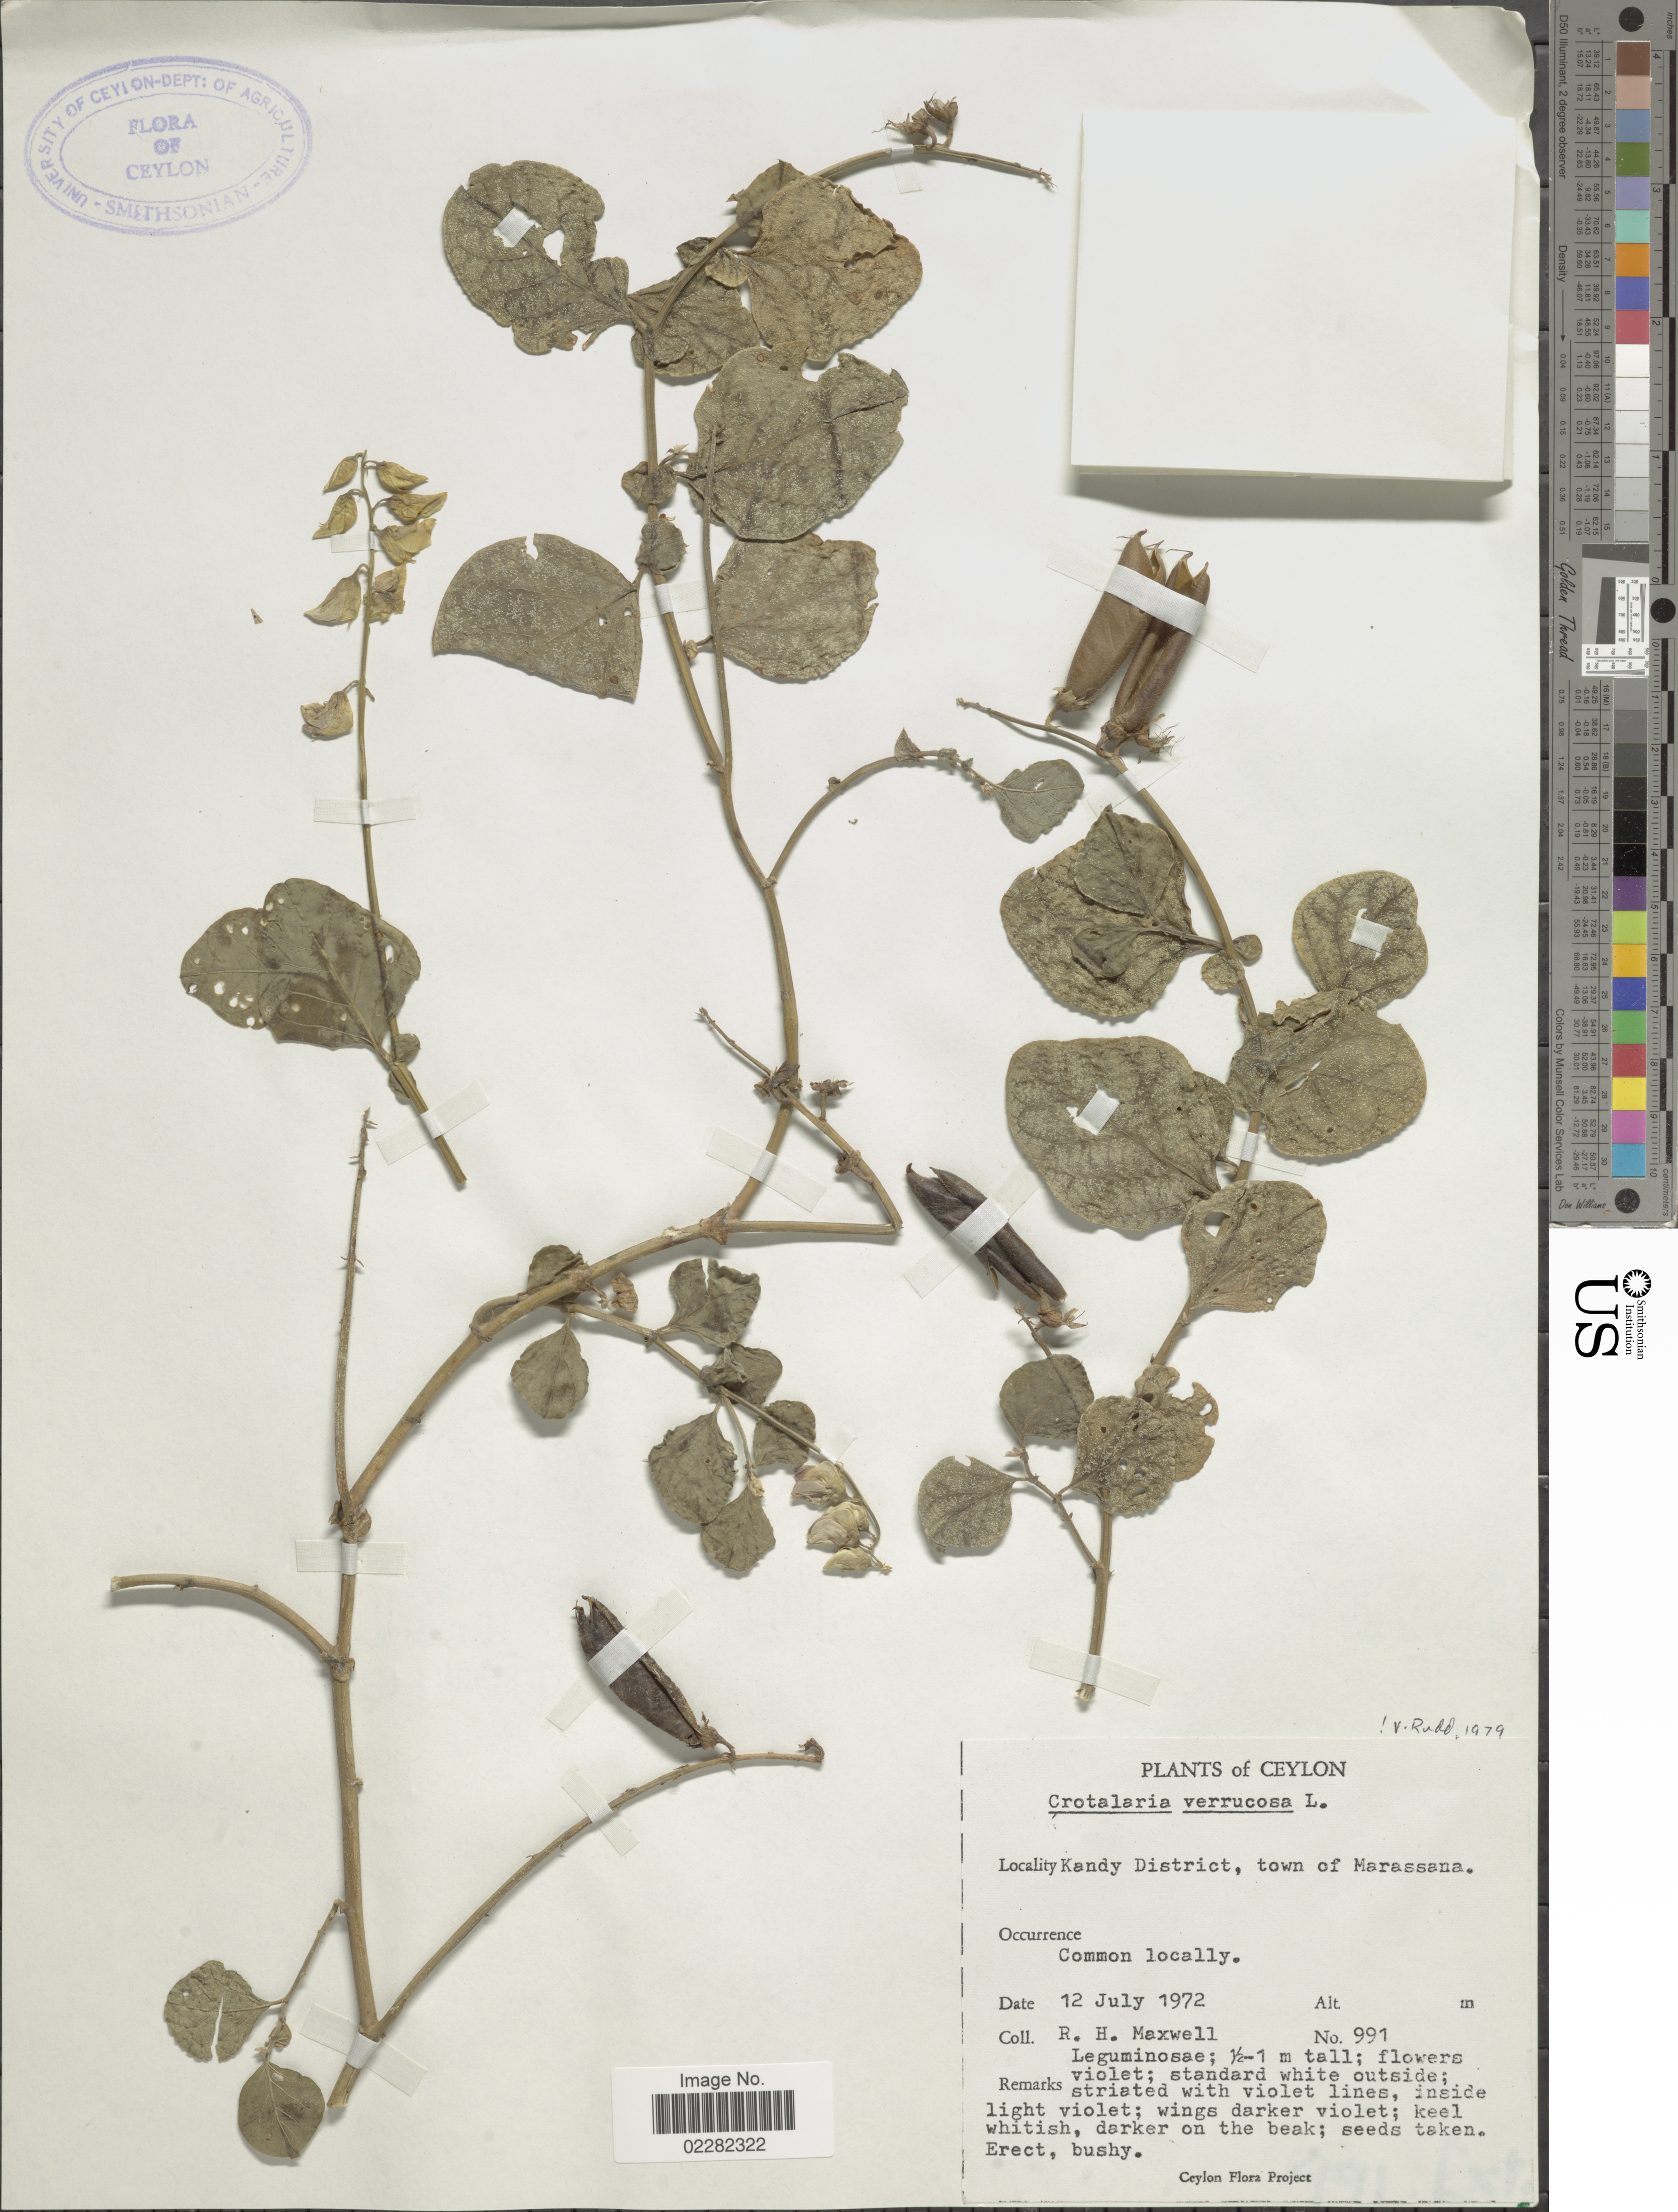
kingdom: Plantae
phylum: Tracheophyta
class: Magnoliopsida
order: Fabales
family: Fabaceae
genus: Crotalaria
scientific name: Crotalaria verrucosa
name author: L.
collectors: R. Maxwell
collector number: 991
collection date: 1972-07-12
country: Sri Lanka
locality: Ceylon, Kandy District, town of Marassana